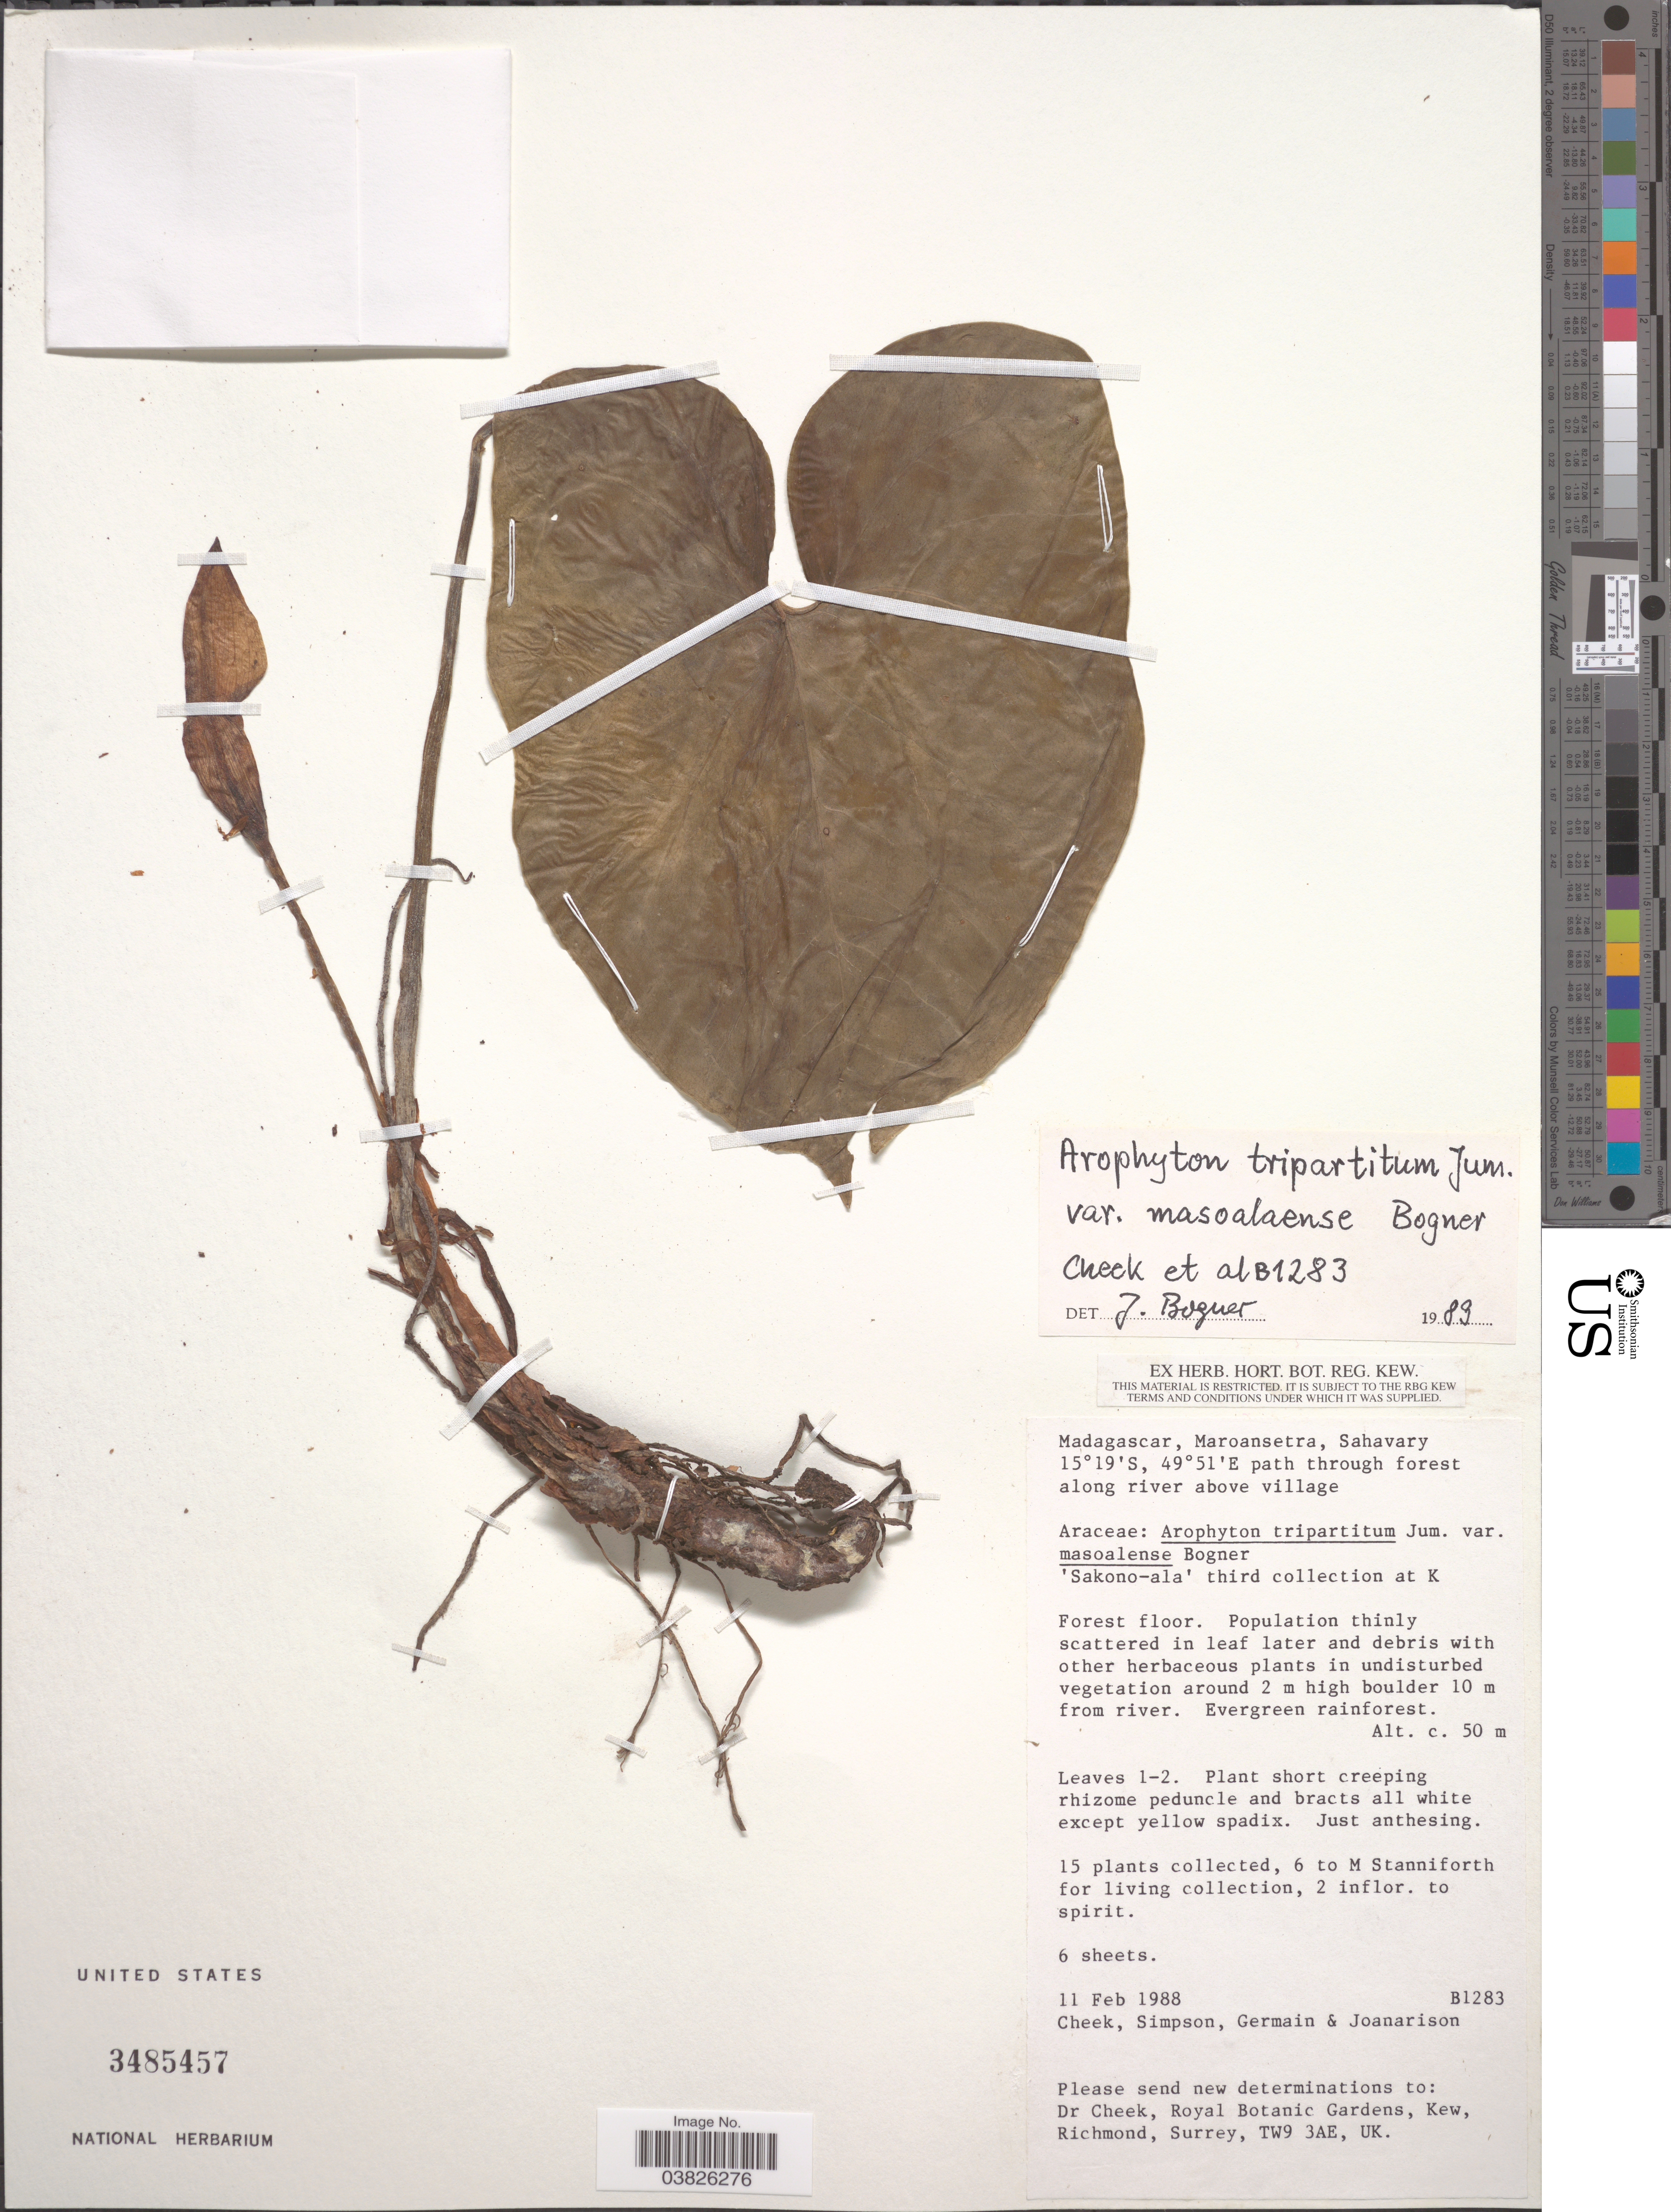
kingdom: Plantae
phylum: Tracheophyta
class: Liliopsida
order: Alismatales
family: Araceae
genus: Arophyton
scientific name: Arophyton tripartitum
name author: Jum.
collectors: -. Cheek, Simpson, --, -. Germain & Joanarison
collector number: B1283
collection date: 1988-02-11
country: Madagascar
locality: Maroansetra, Sahavary path through forest along river above village.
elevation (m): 50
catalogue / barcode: US 3485457